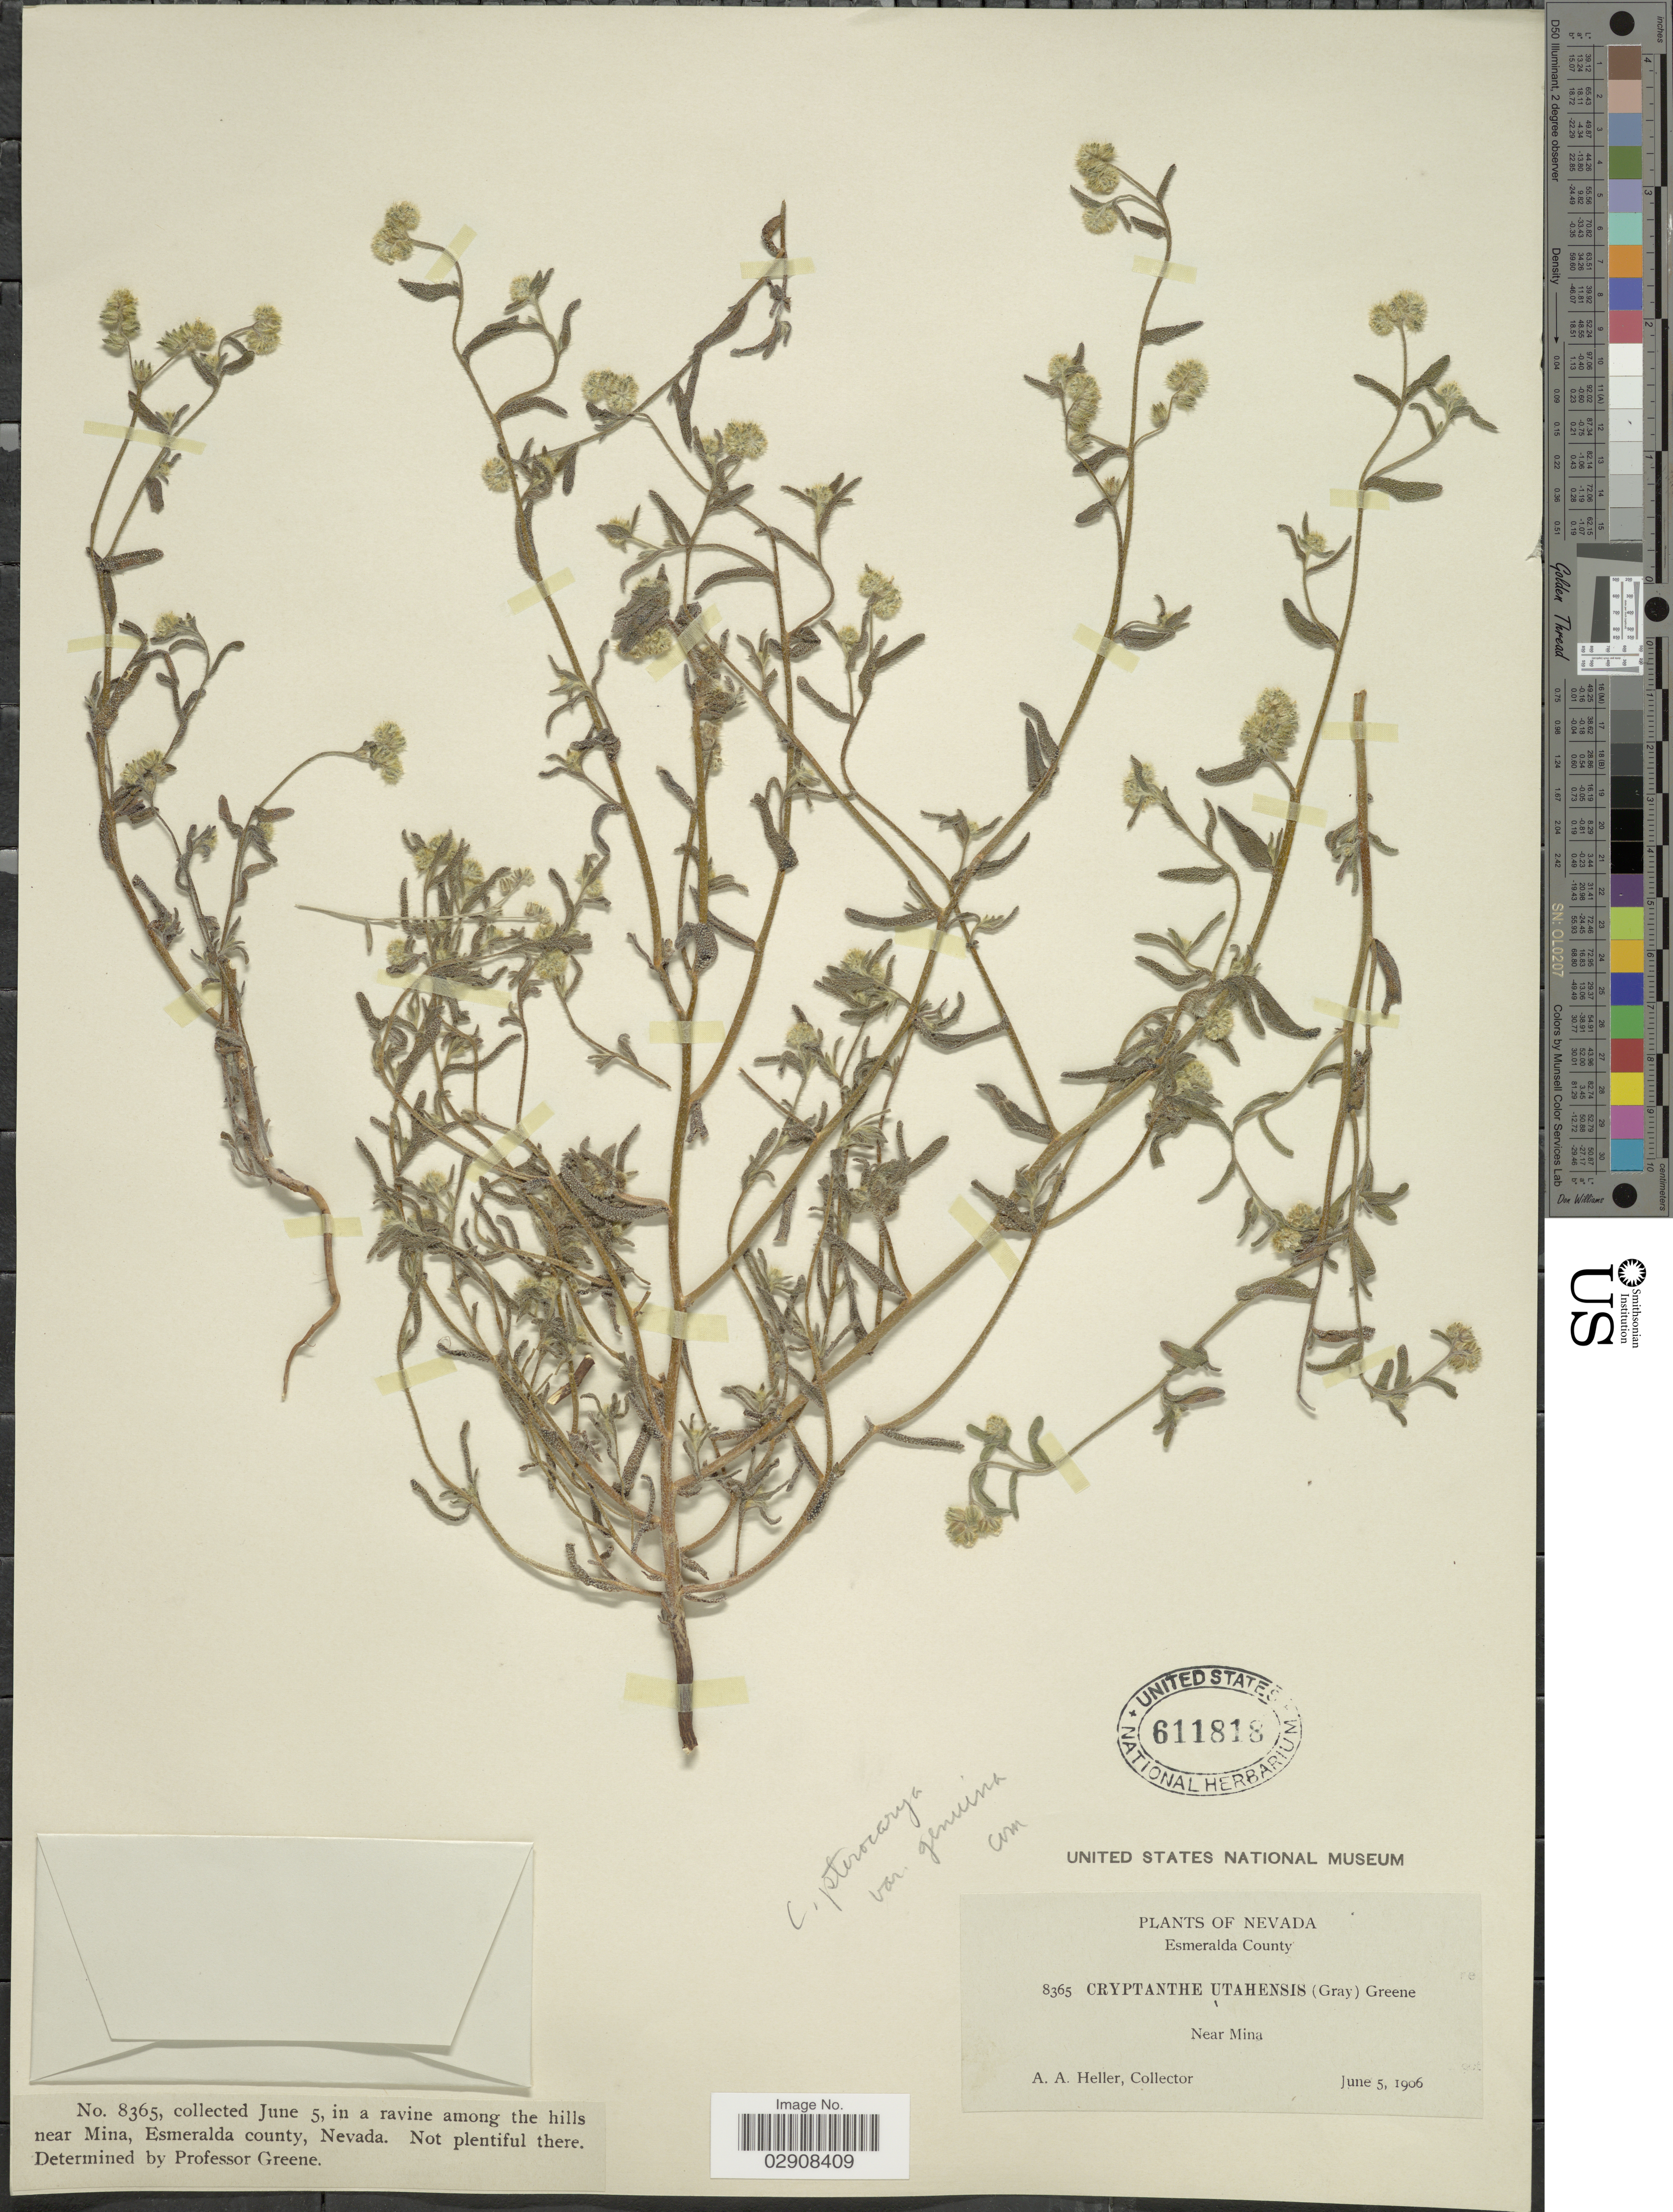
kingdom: Plantae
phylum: Tracheophyta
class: Magnoliopsida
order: Boraginales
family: Boraginaceae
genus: Cryptantha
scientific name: Cryptantha pterocarya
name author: (Torr.) Greene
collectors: A. A. Heller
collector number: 8365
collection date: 1906-06-05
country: United States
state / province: Nevada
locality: Esmeralda County. Near Mina.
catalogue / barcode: US 611818